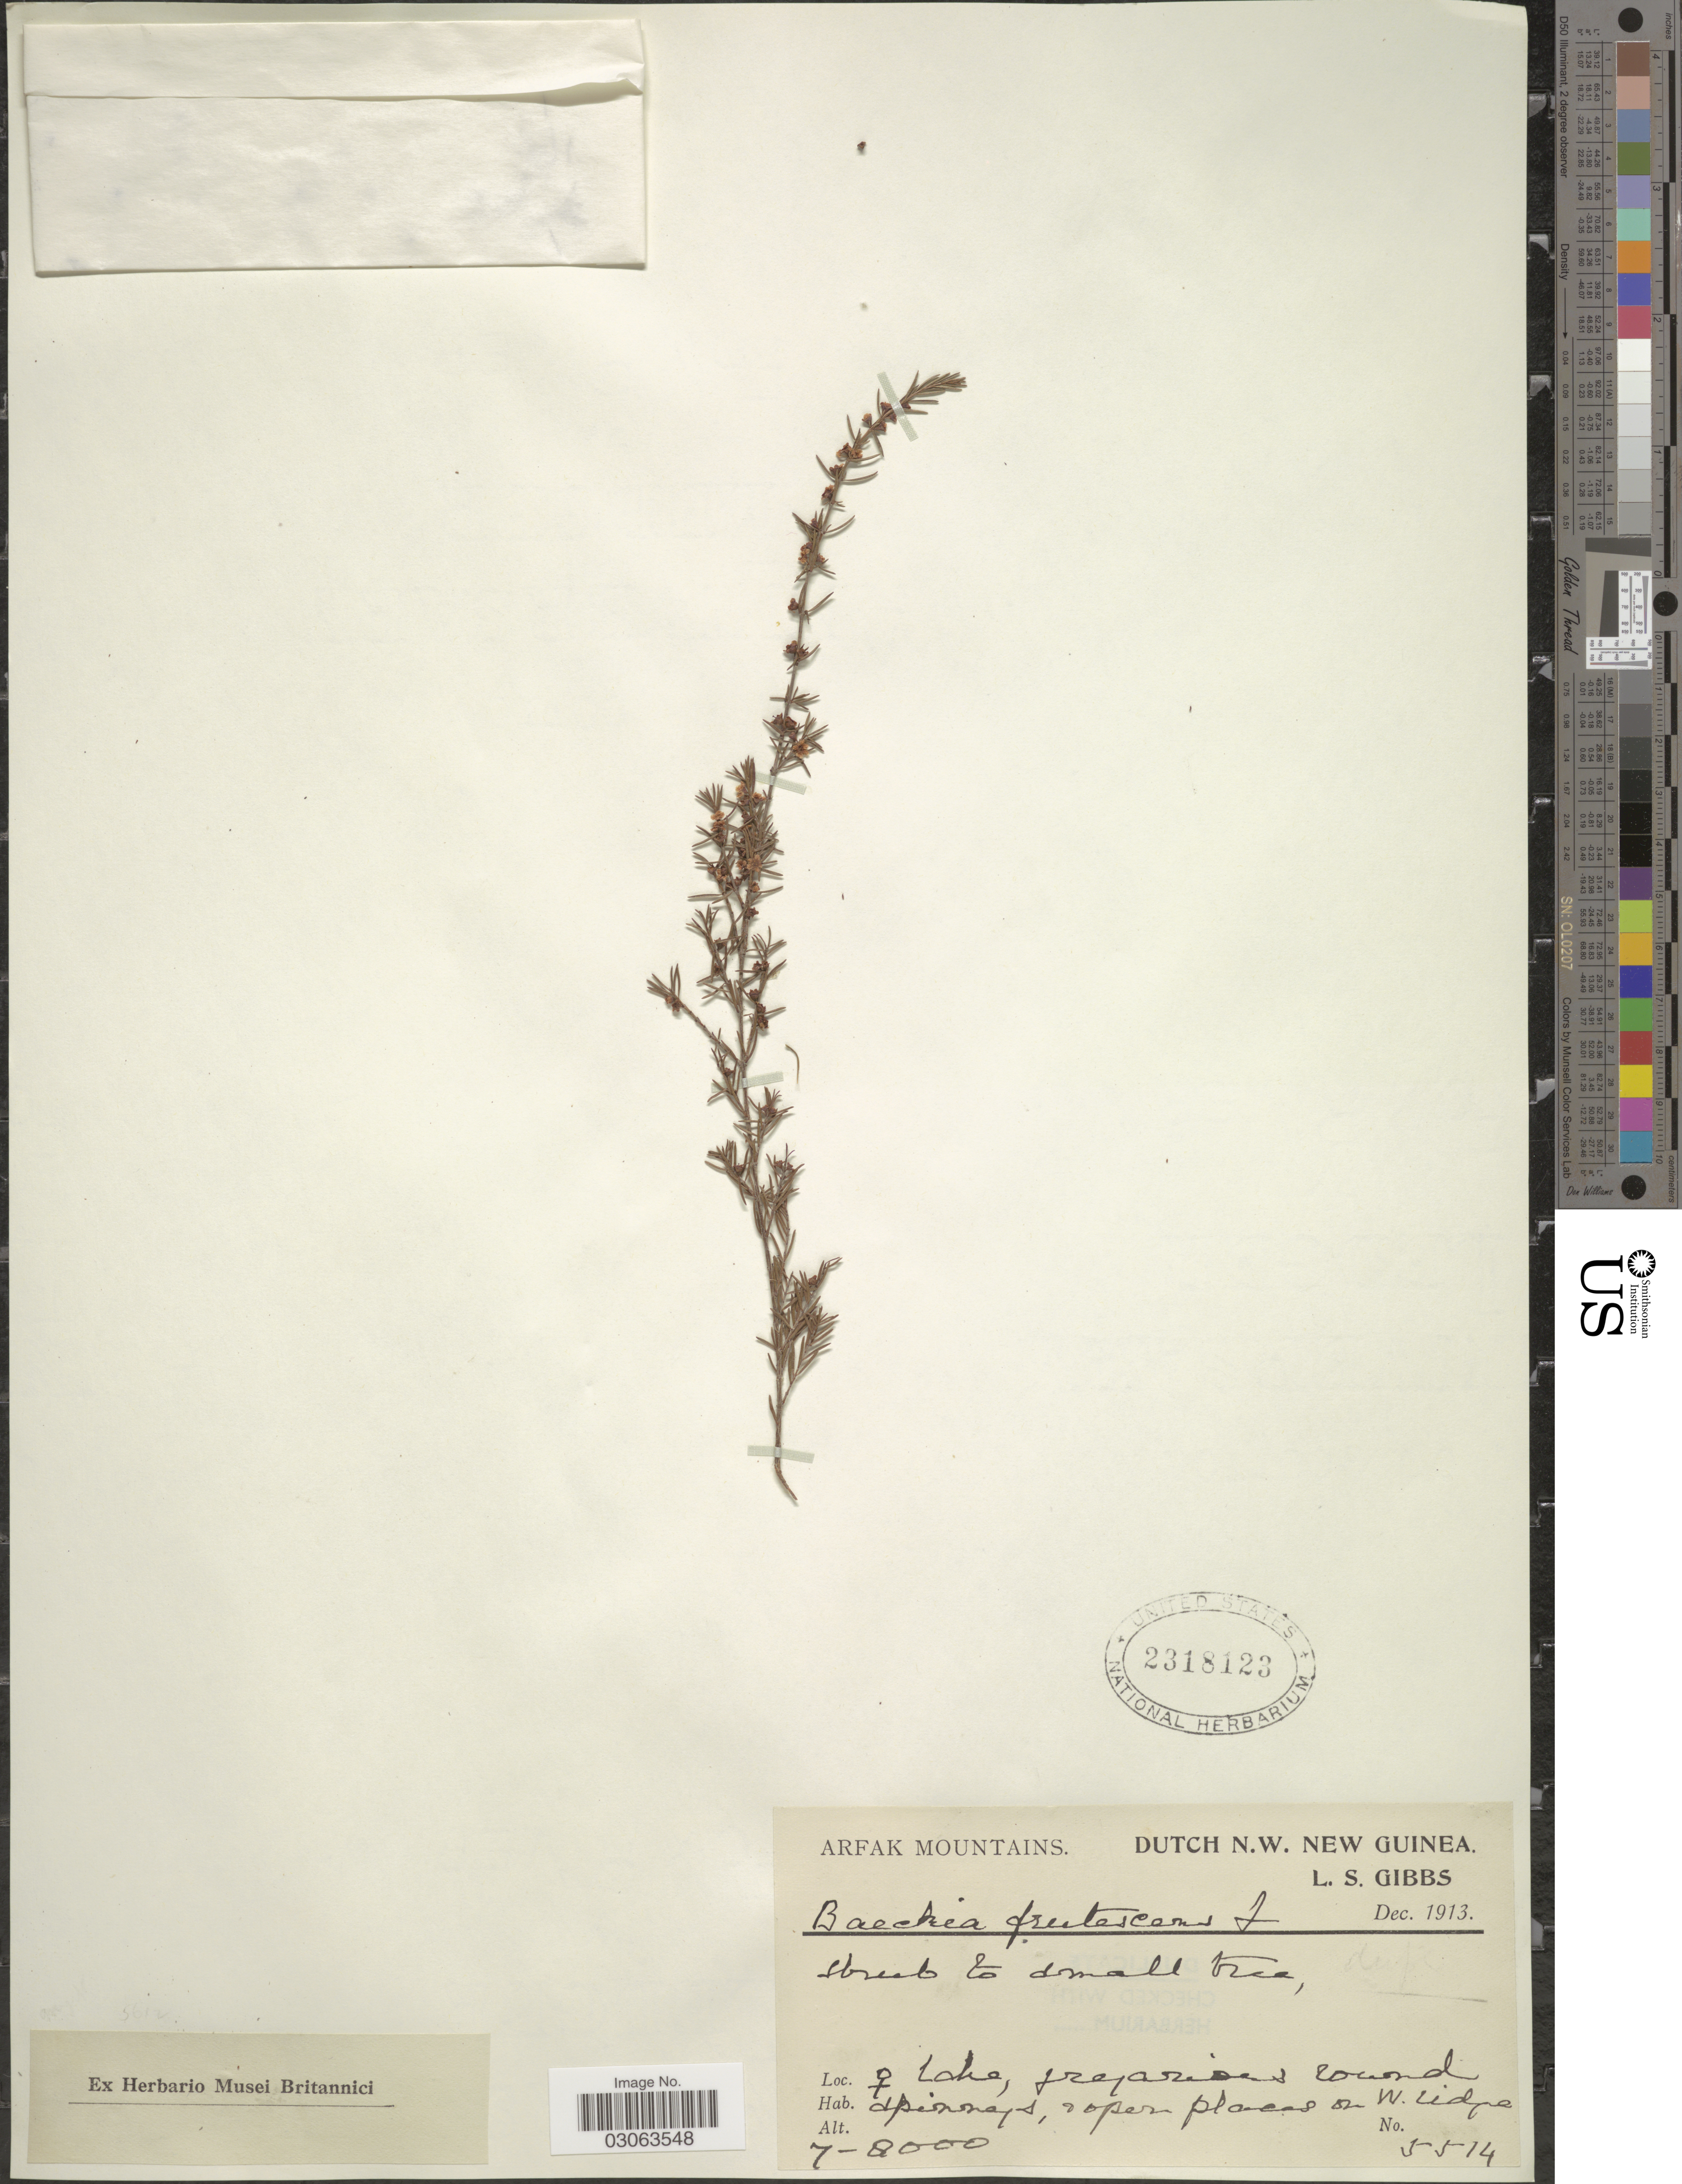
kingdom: Plantae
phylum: Tracheophyta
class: Magnoliopsida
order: Myrtales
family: Myrtaceae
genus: Baeckea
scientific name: Baeckea frutescens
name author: L.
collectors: L. S.Gibbs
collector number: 5514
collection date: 1913-12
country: Indonesia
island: New Guinea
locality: Arfak Mountains. Dutch N. W. New Guinea. W. ridge.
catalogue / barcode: US 2318123